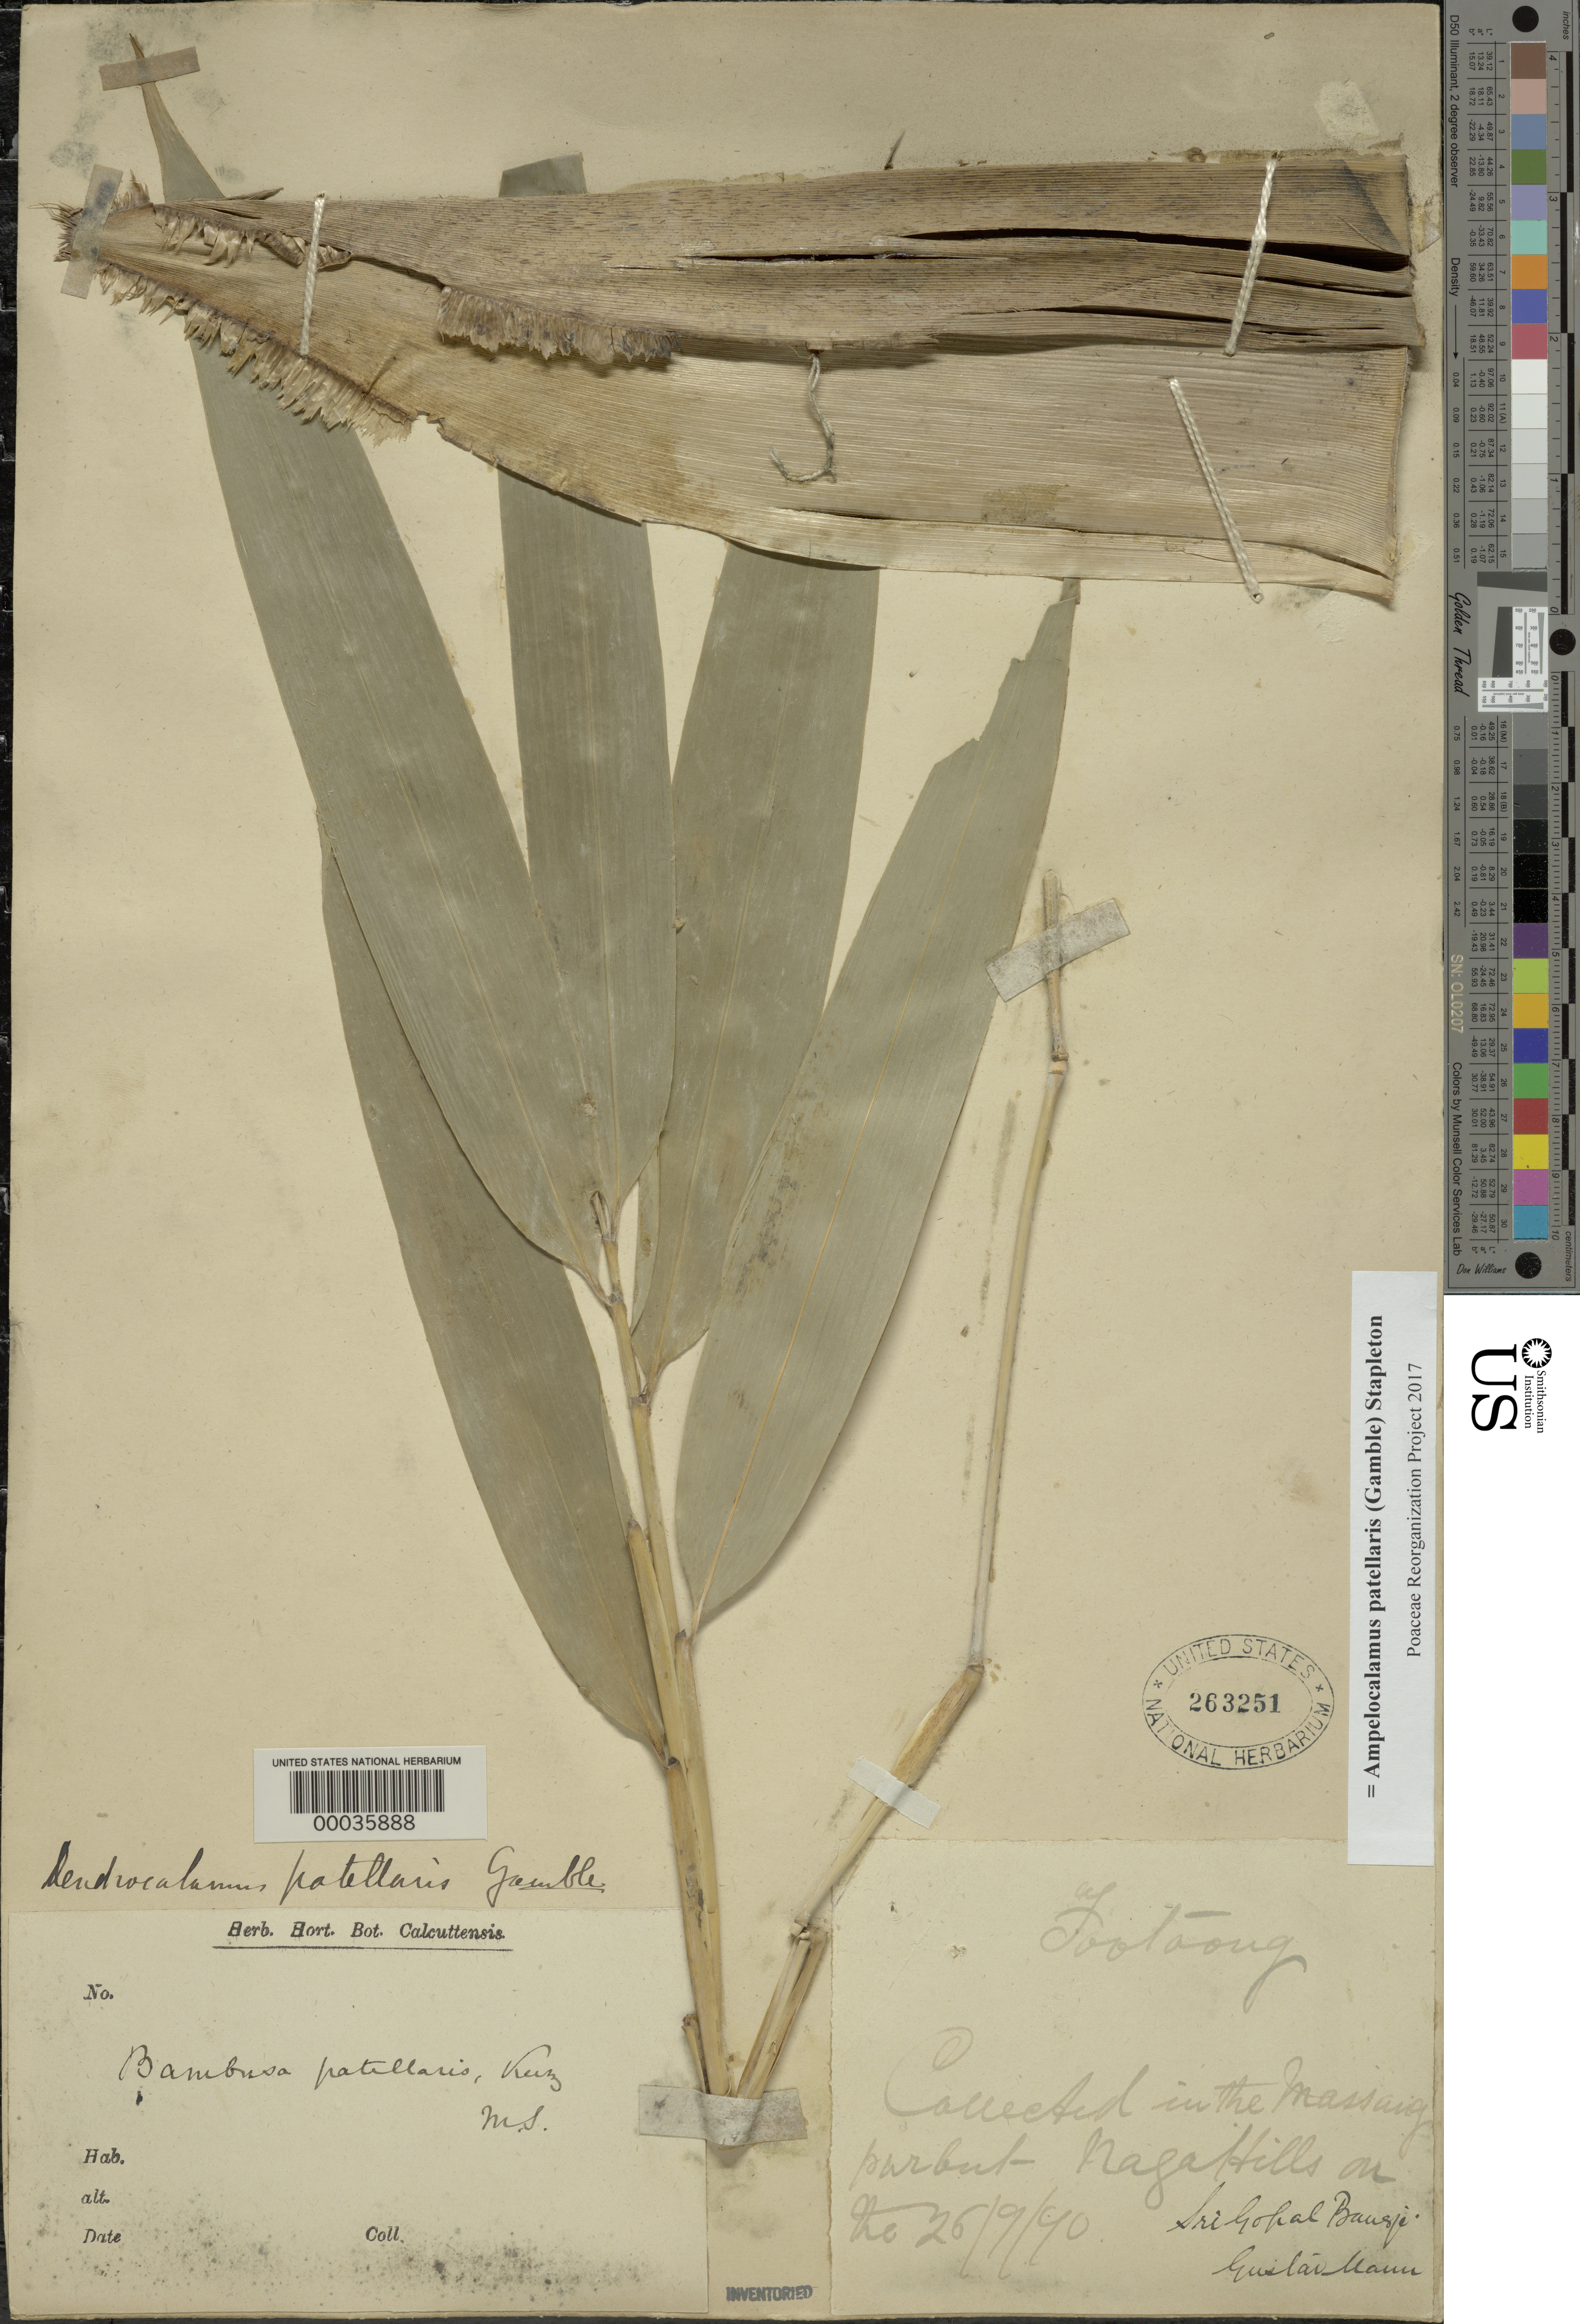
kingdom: Plantae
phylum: Tracheophyta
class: Liliopsida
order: Poales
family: Poaceae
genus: Ampelocalamus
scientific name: Ampelocalamus patellaris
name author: (Gamble) Stapleton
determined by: Poaceae Reorganization Project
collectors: G. Mann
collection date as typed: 26 Sep 1890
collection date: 1890-09-26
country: India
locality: Naja Hills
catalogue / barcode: US 263251